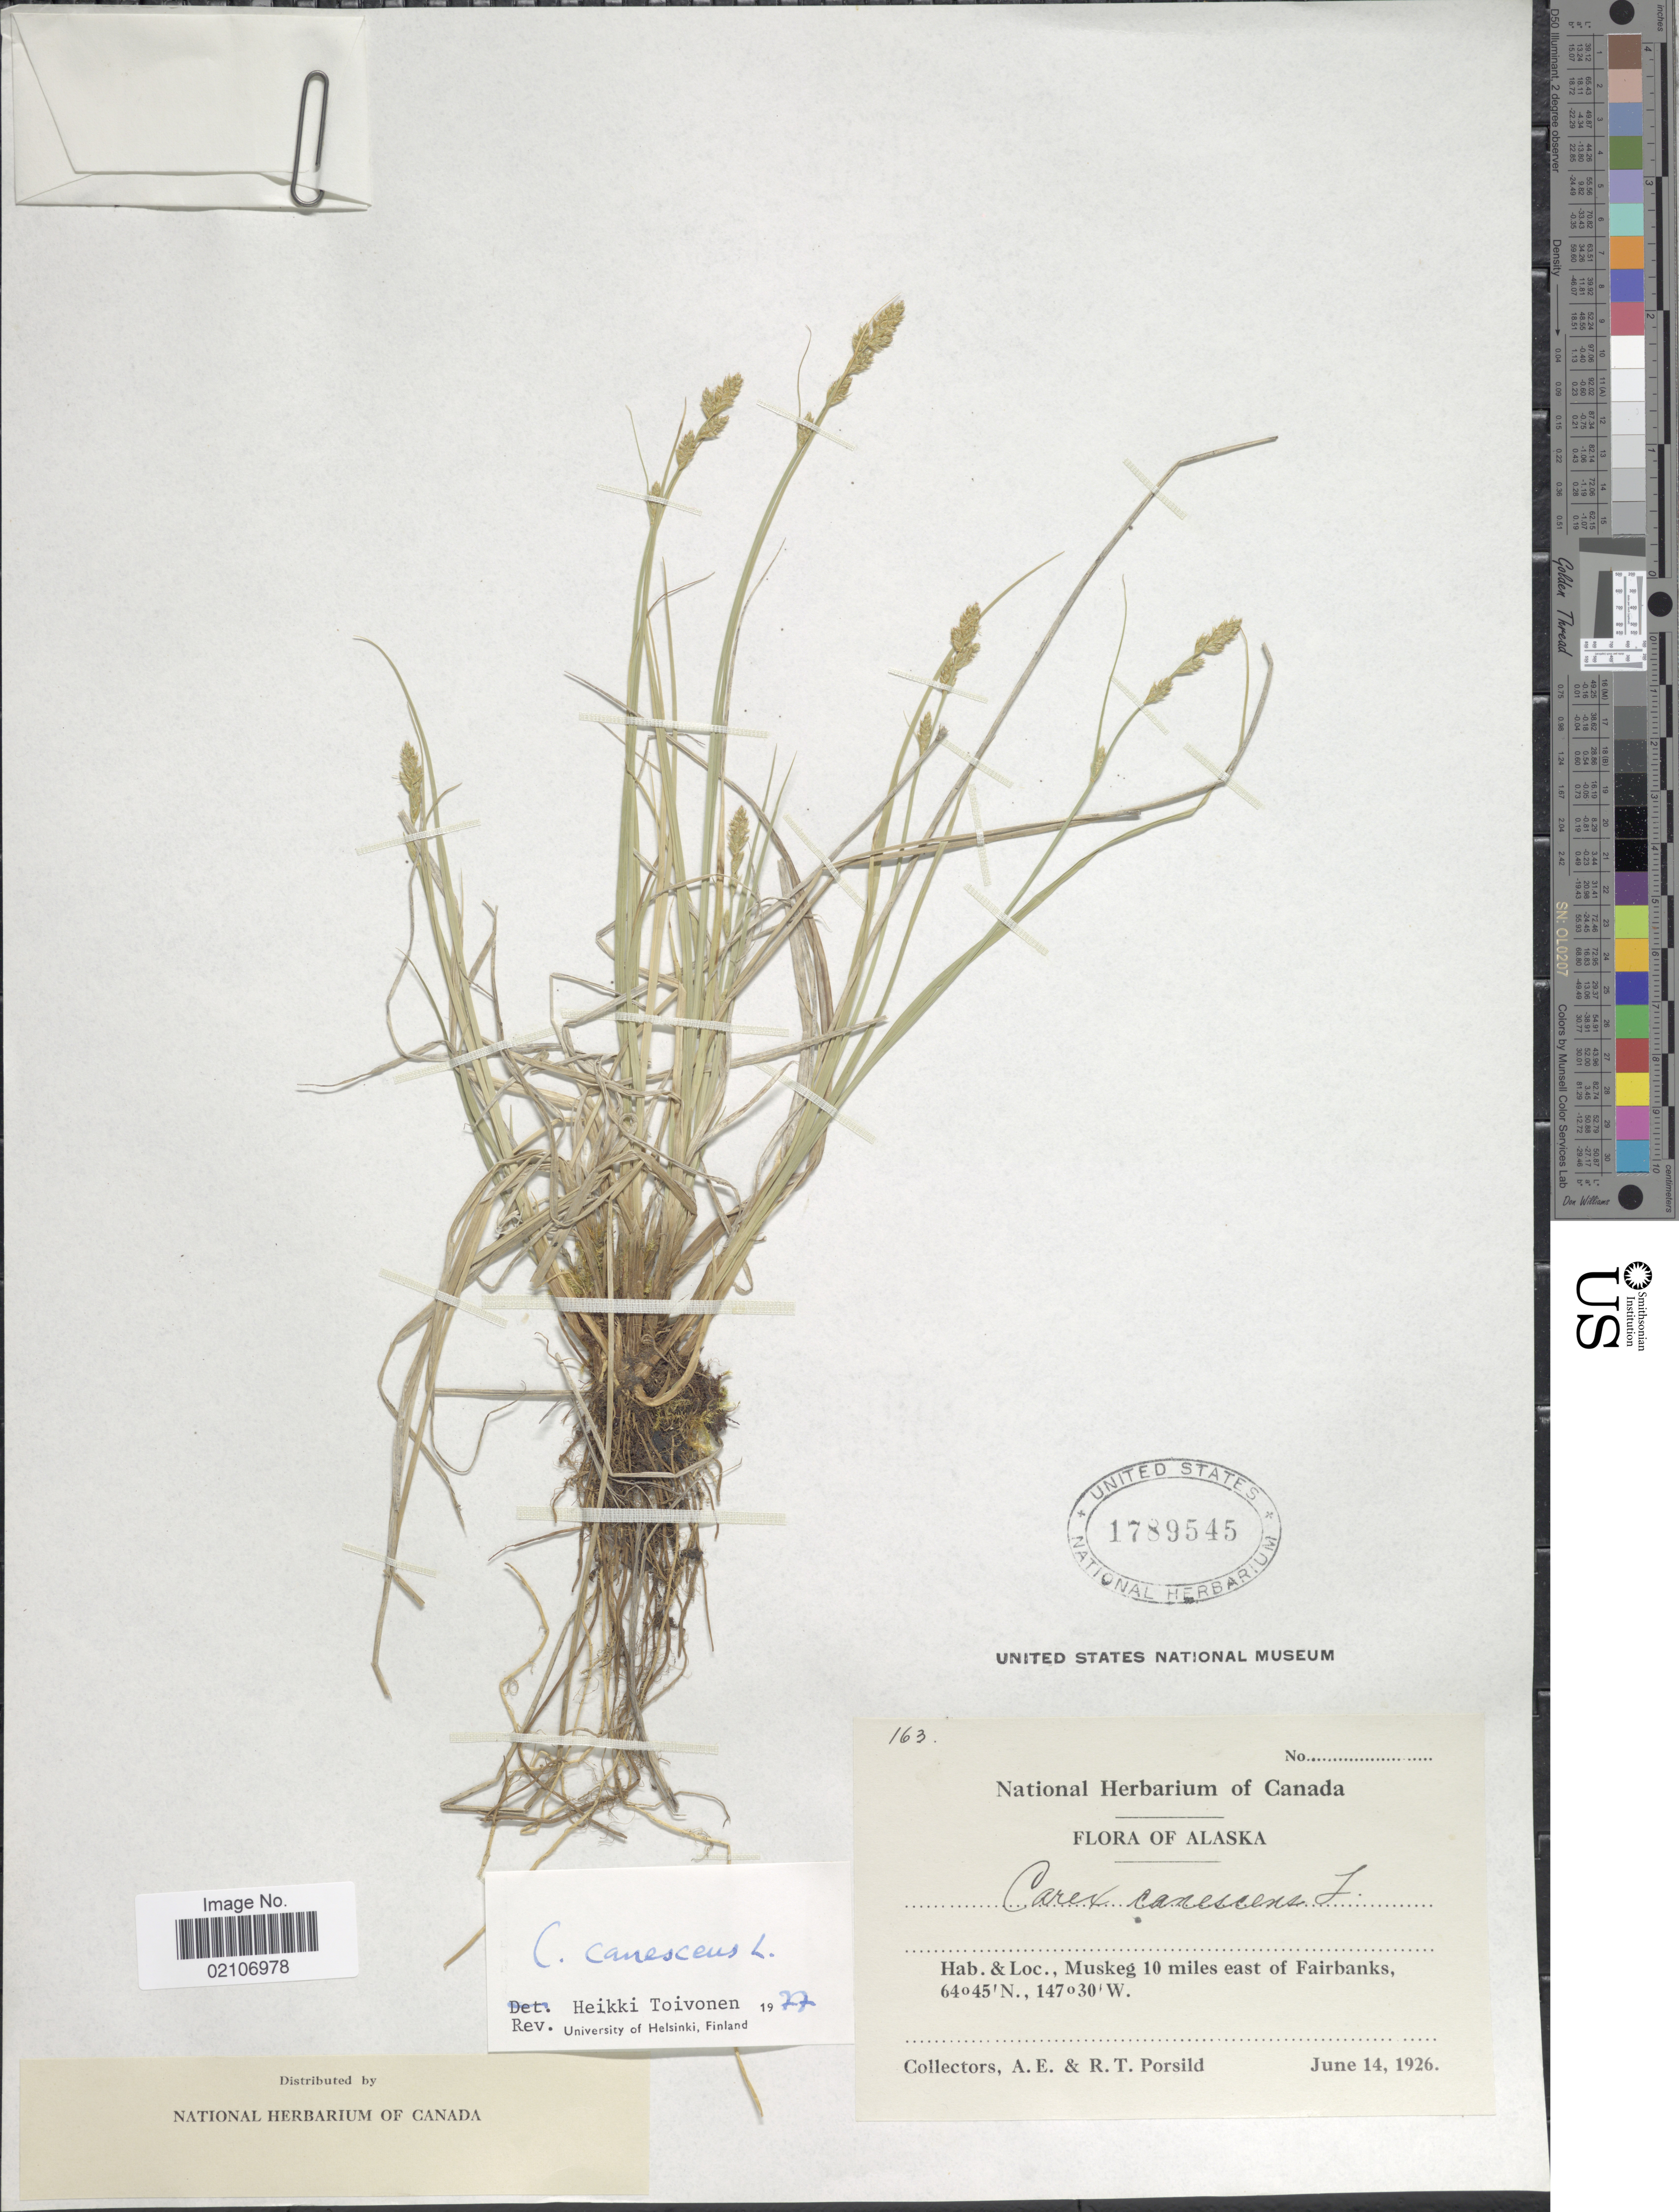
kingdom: Plantae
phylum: Tracheophyta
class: Liliopsida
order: Poales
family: Cyperaceae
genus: Carex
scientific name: Carex canescens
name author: L.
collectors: A. E. Porsild & R. T. Porsild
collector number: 163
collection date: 1926-06-14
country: United States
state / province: Alaska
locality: Muskeg 10 miles east of Fairbanks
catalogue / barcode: US 1789545